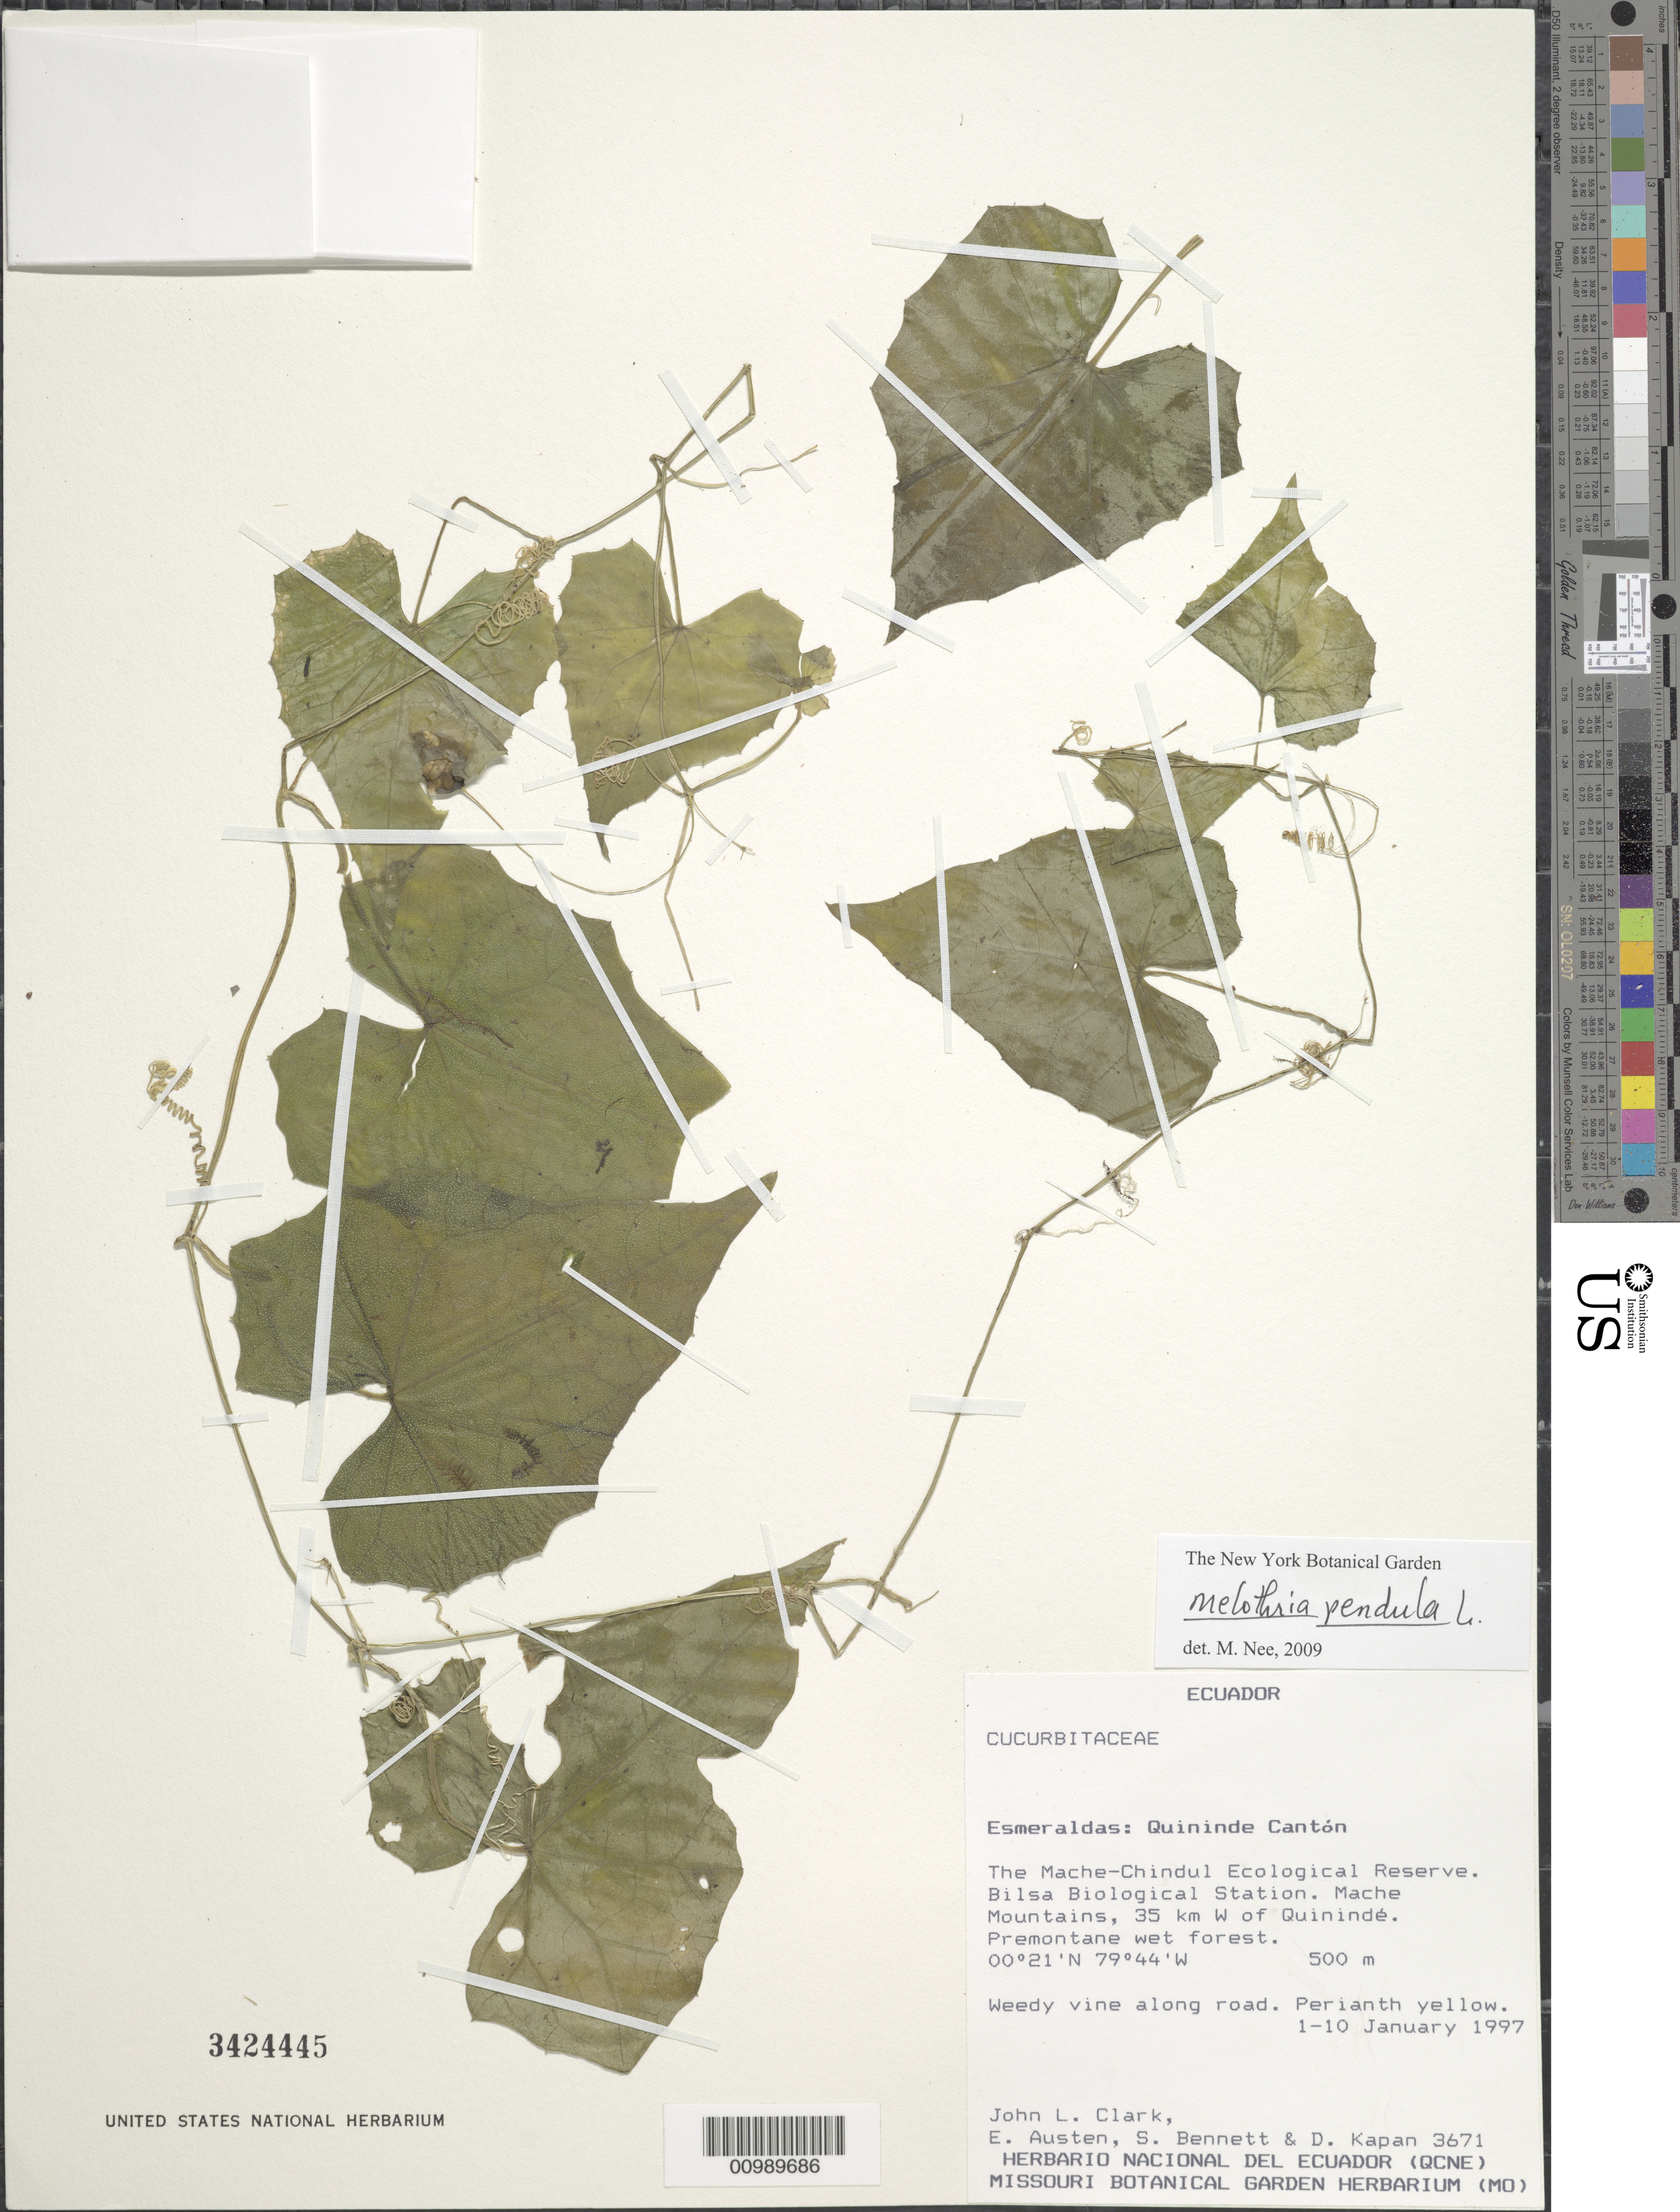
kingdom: Plantae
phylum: Tracheophyta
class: Magnoliopsida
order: Cucurbitales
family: Cucurbitaceae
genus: Melothria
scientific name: Melothria pendula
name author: L.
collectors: J. L. Clark, E. Austen, S. Bennett & D. Kapan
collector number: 3671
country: Ecuador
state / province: Esmeraldas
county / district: Quininde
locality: The Mache-Chindul Ecological Reserv, Bilsa Biological Station, W of Quininde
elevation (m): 500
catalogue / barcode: US 3424445